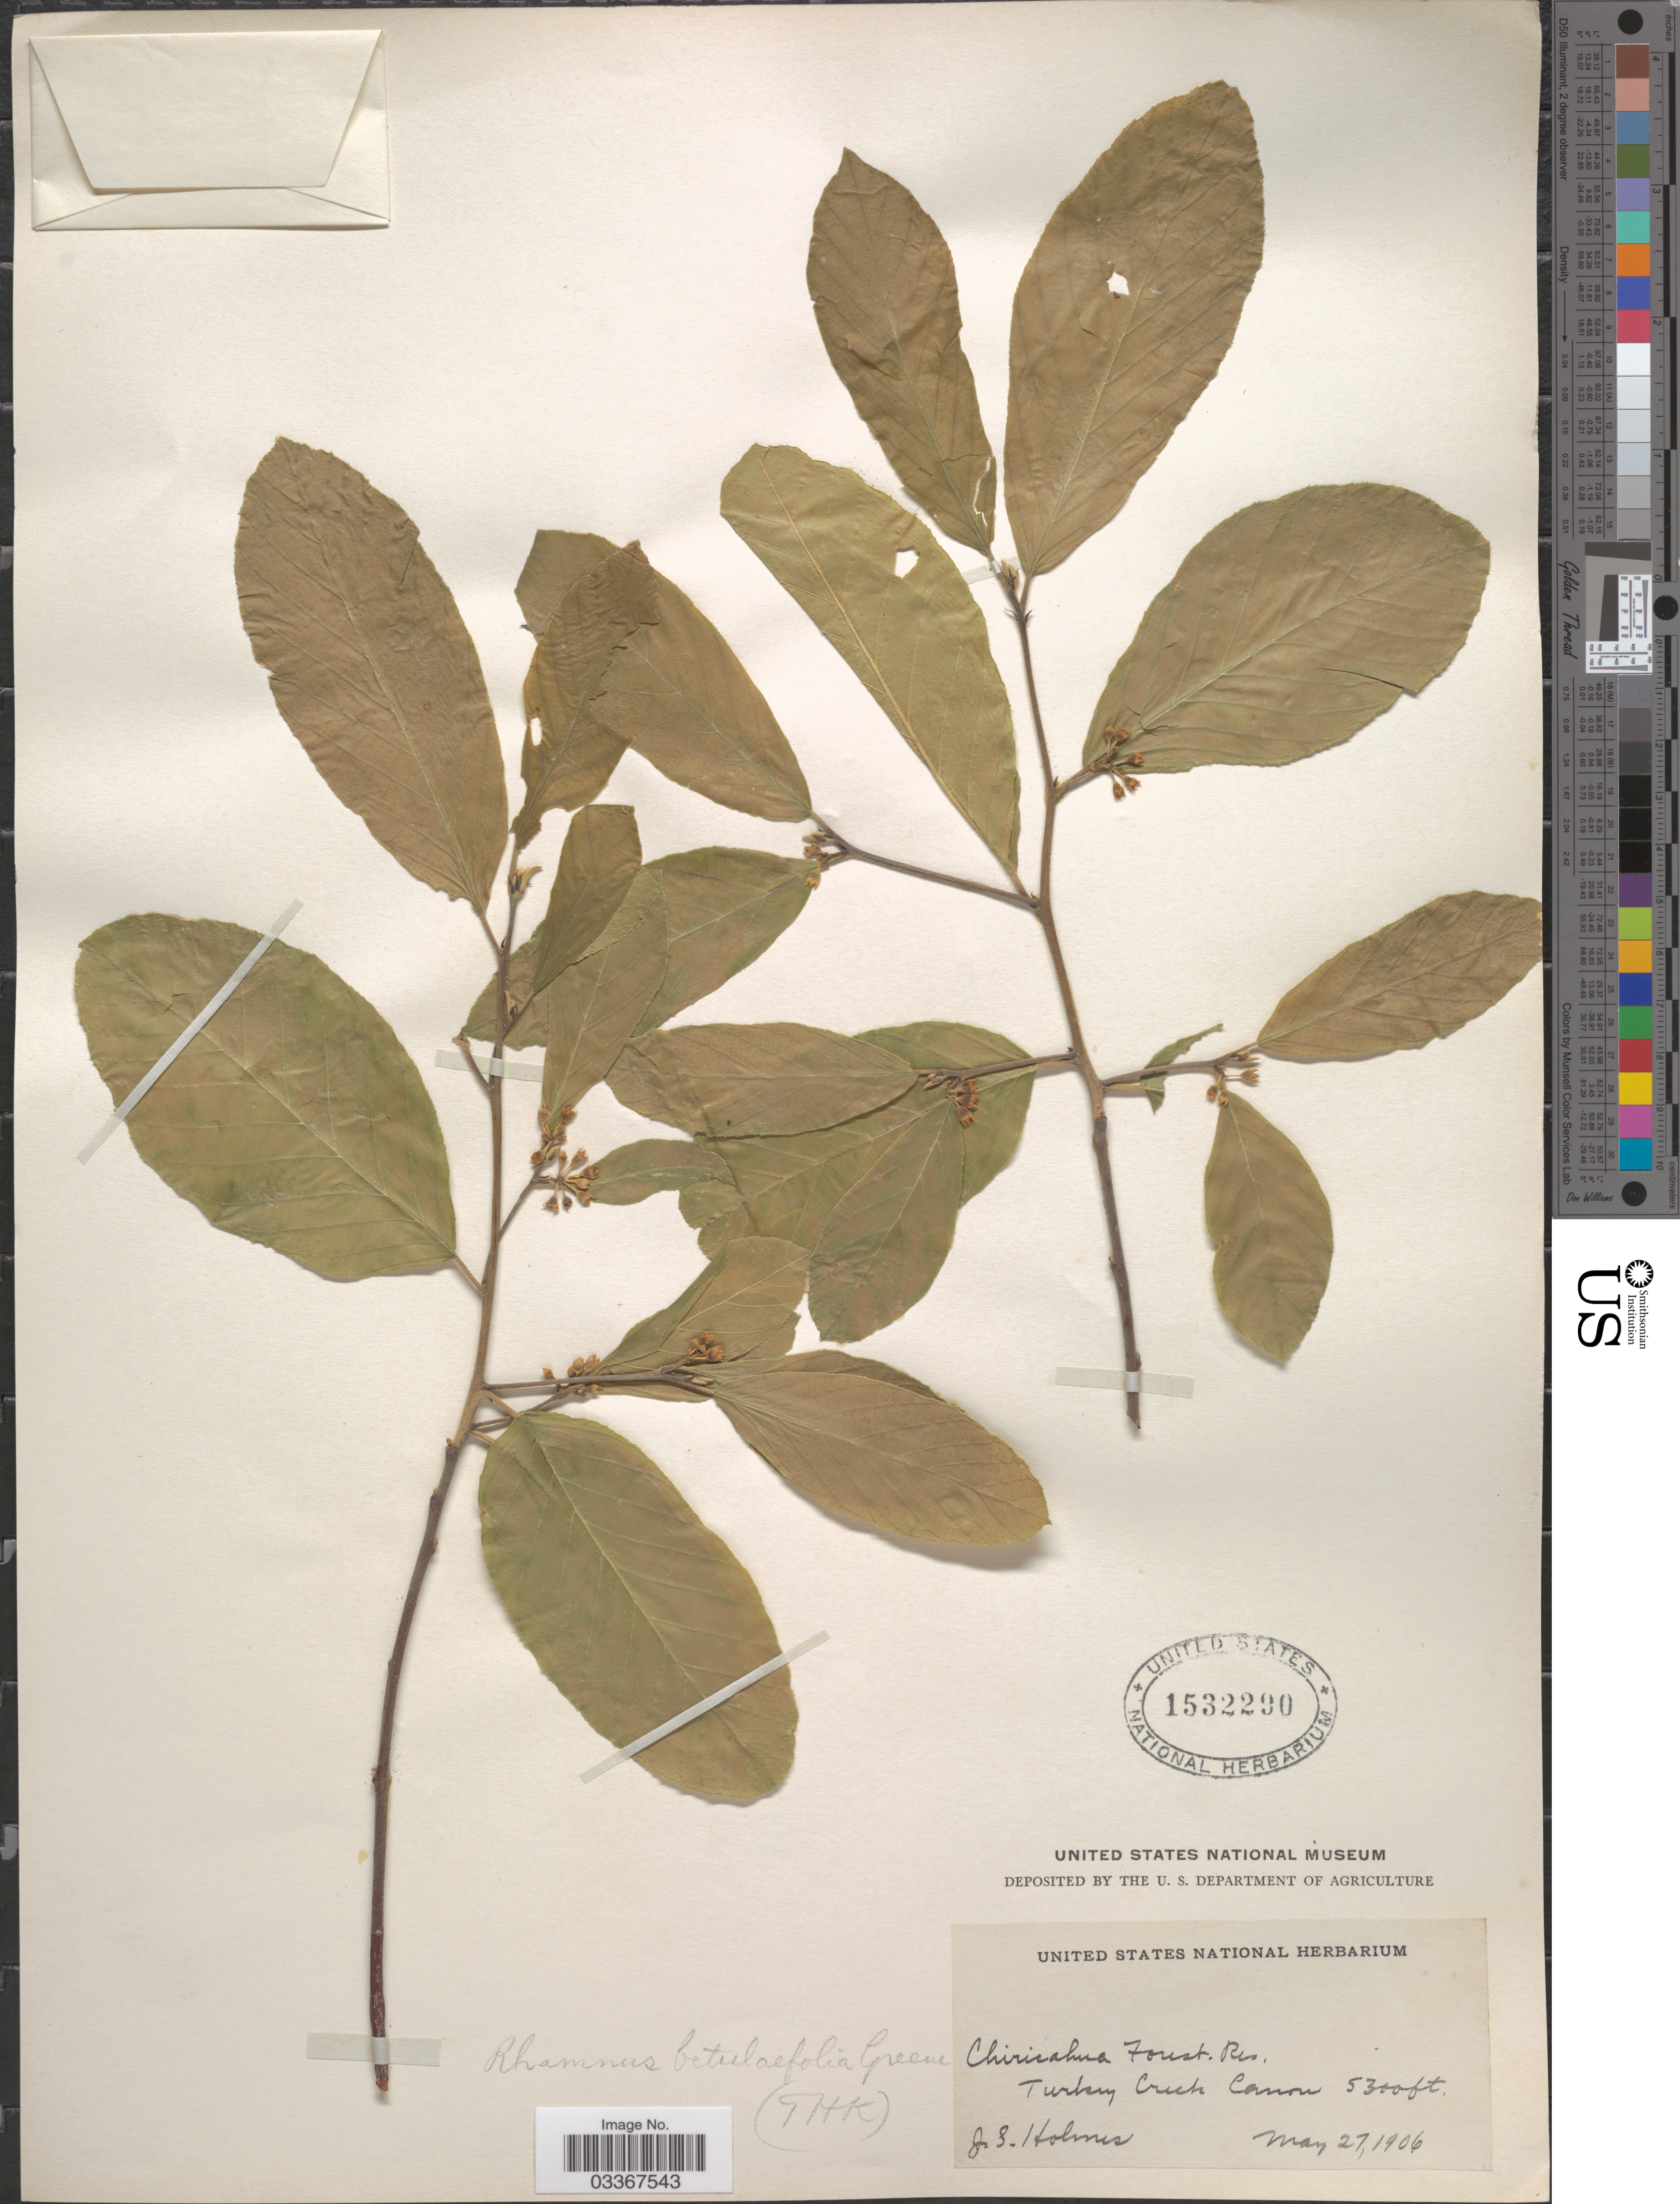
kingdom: Plantae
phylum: Tracheophyta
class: Magnoliopsida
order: Rosales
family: Rhamnaceae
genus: Frangula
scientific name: Frangula betulifolia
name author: (Greene) Grubov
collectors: J. Holmes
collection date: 1906-05-27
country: United States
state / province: Arizona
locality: Chiricahua Forest Res., Turkey Creek Canon.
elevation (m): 1615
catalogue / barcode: US 1532290